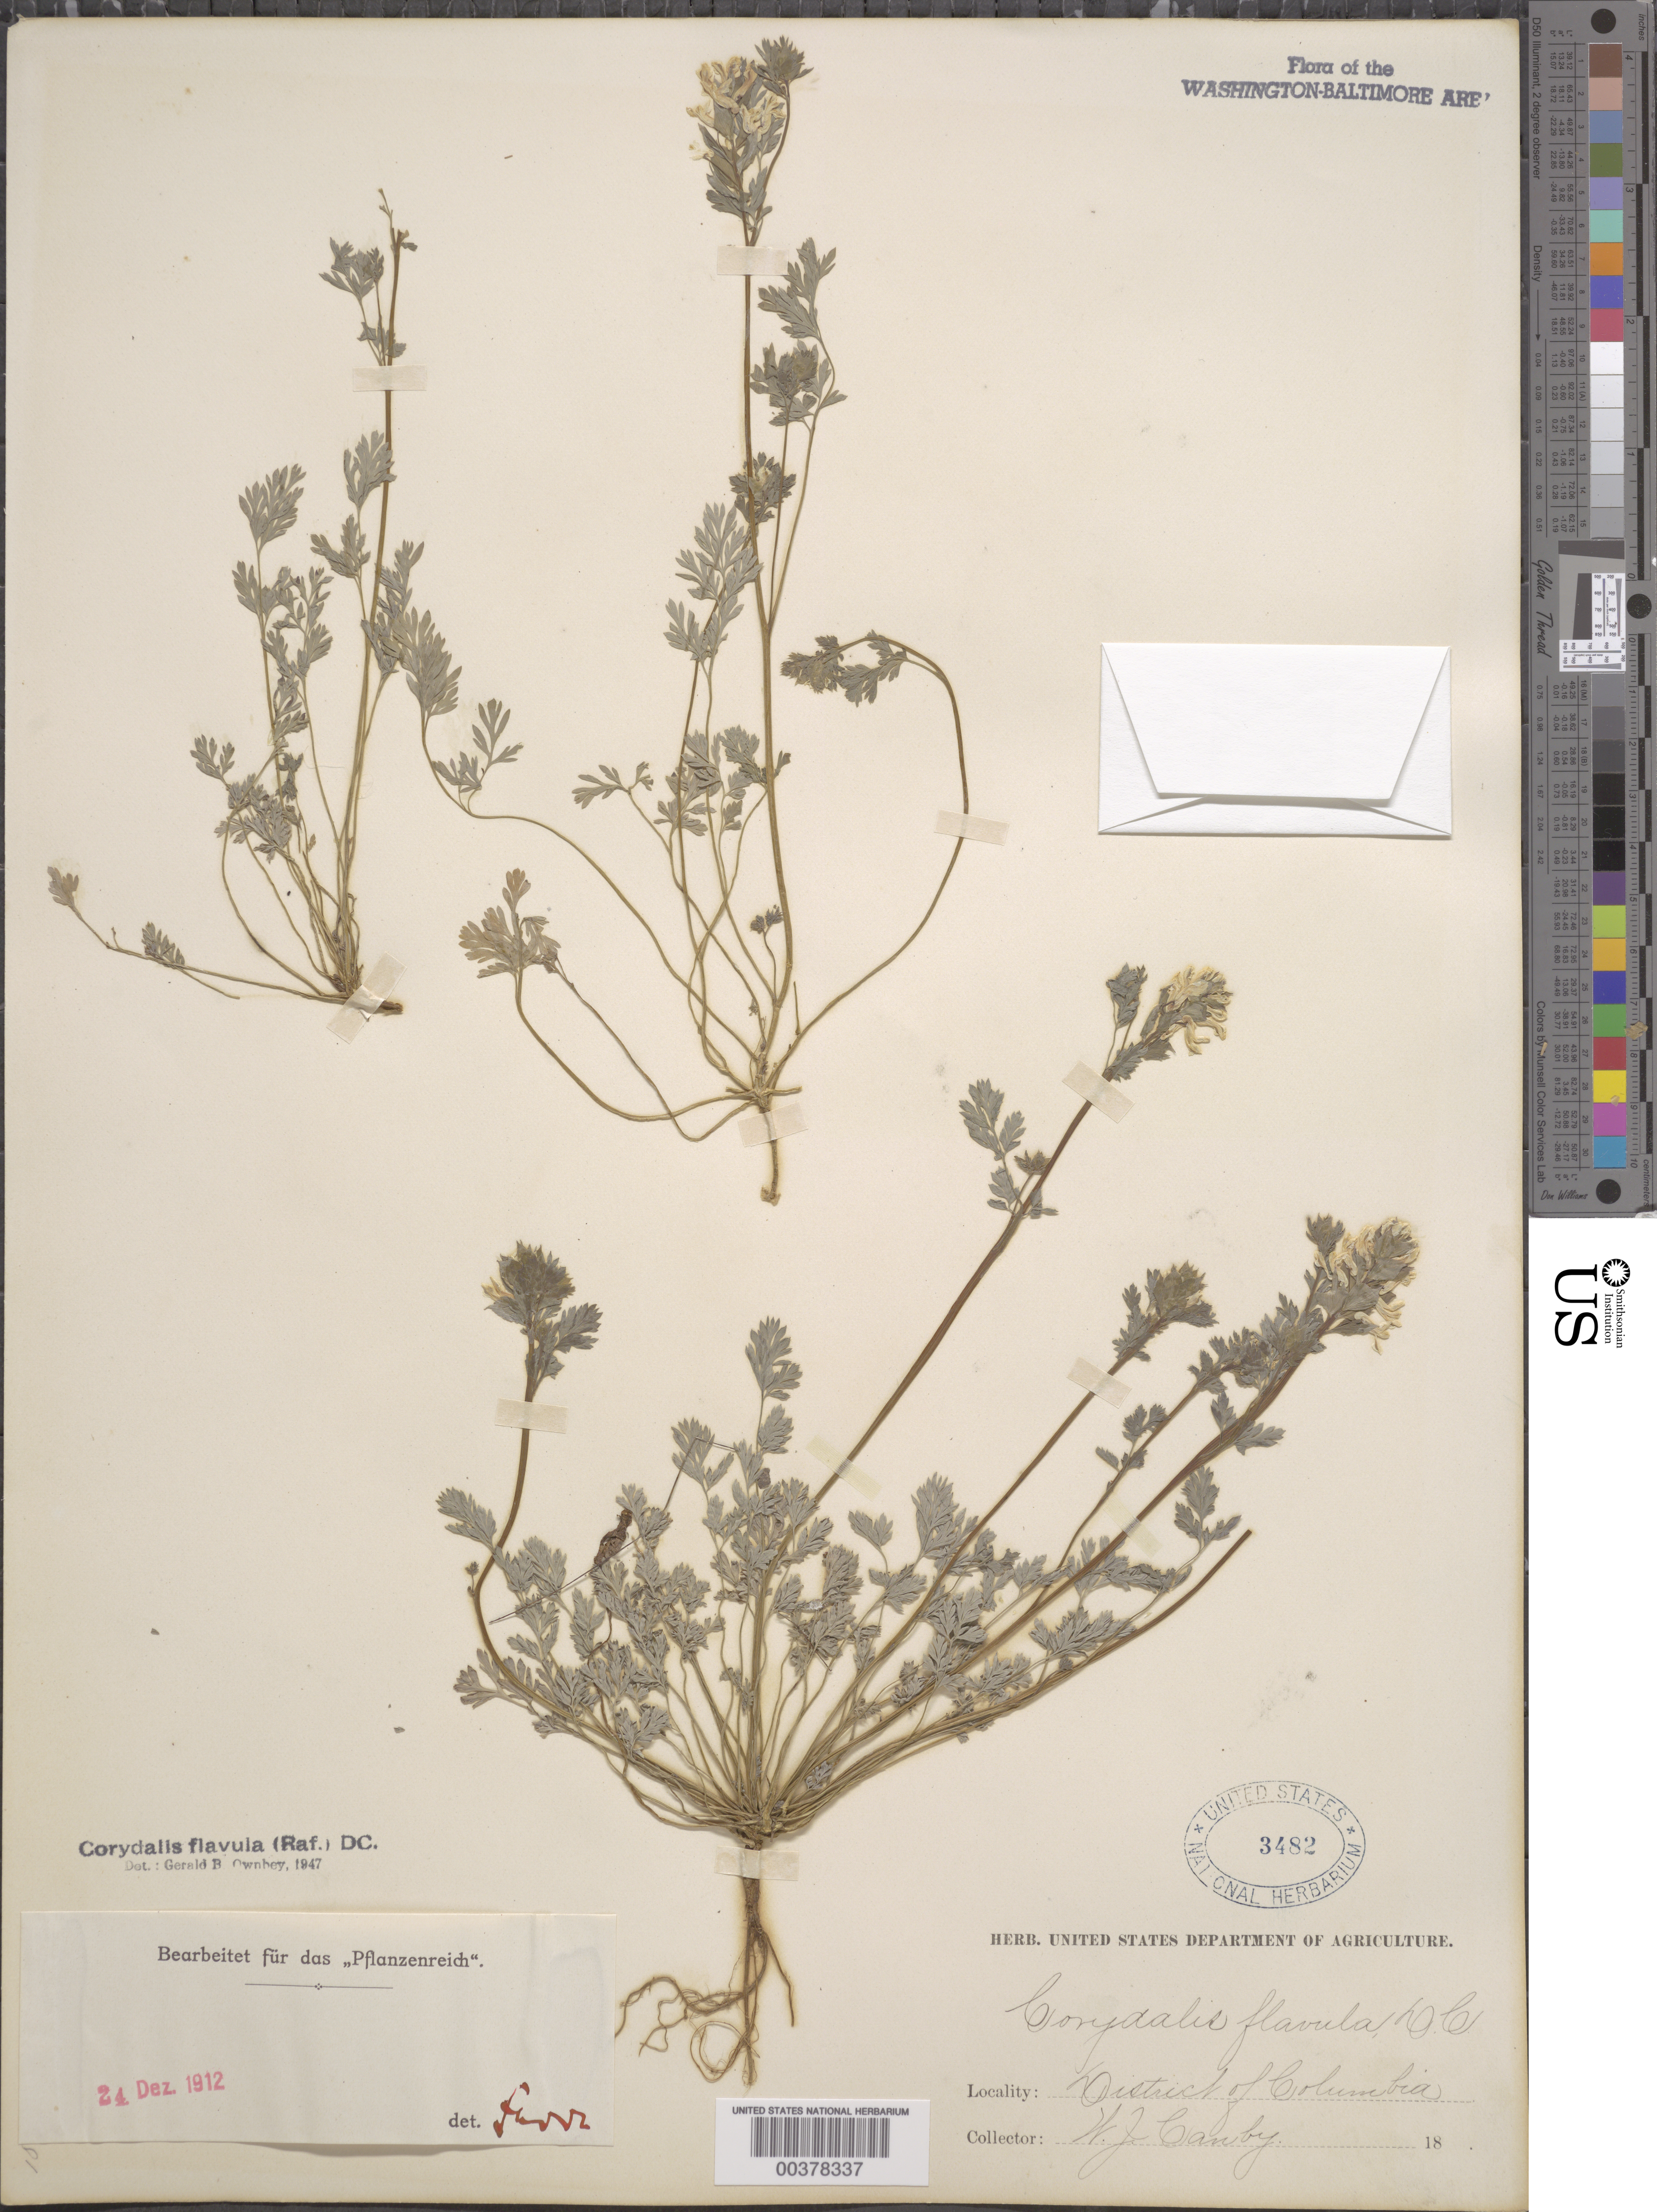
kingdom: Plantae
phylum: Tracheophyta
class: Magnoliopsida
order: Ranunculales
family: Papaveraceae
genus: Corydalis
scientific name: Corydalis flavula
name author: (Raf.) DC.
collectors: W. Canby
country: United States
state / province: District of Columbia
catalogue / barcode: US 3482